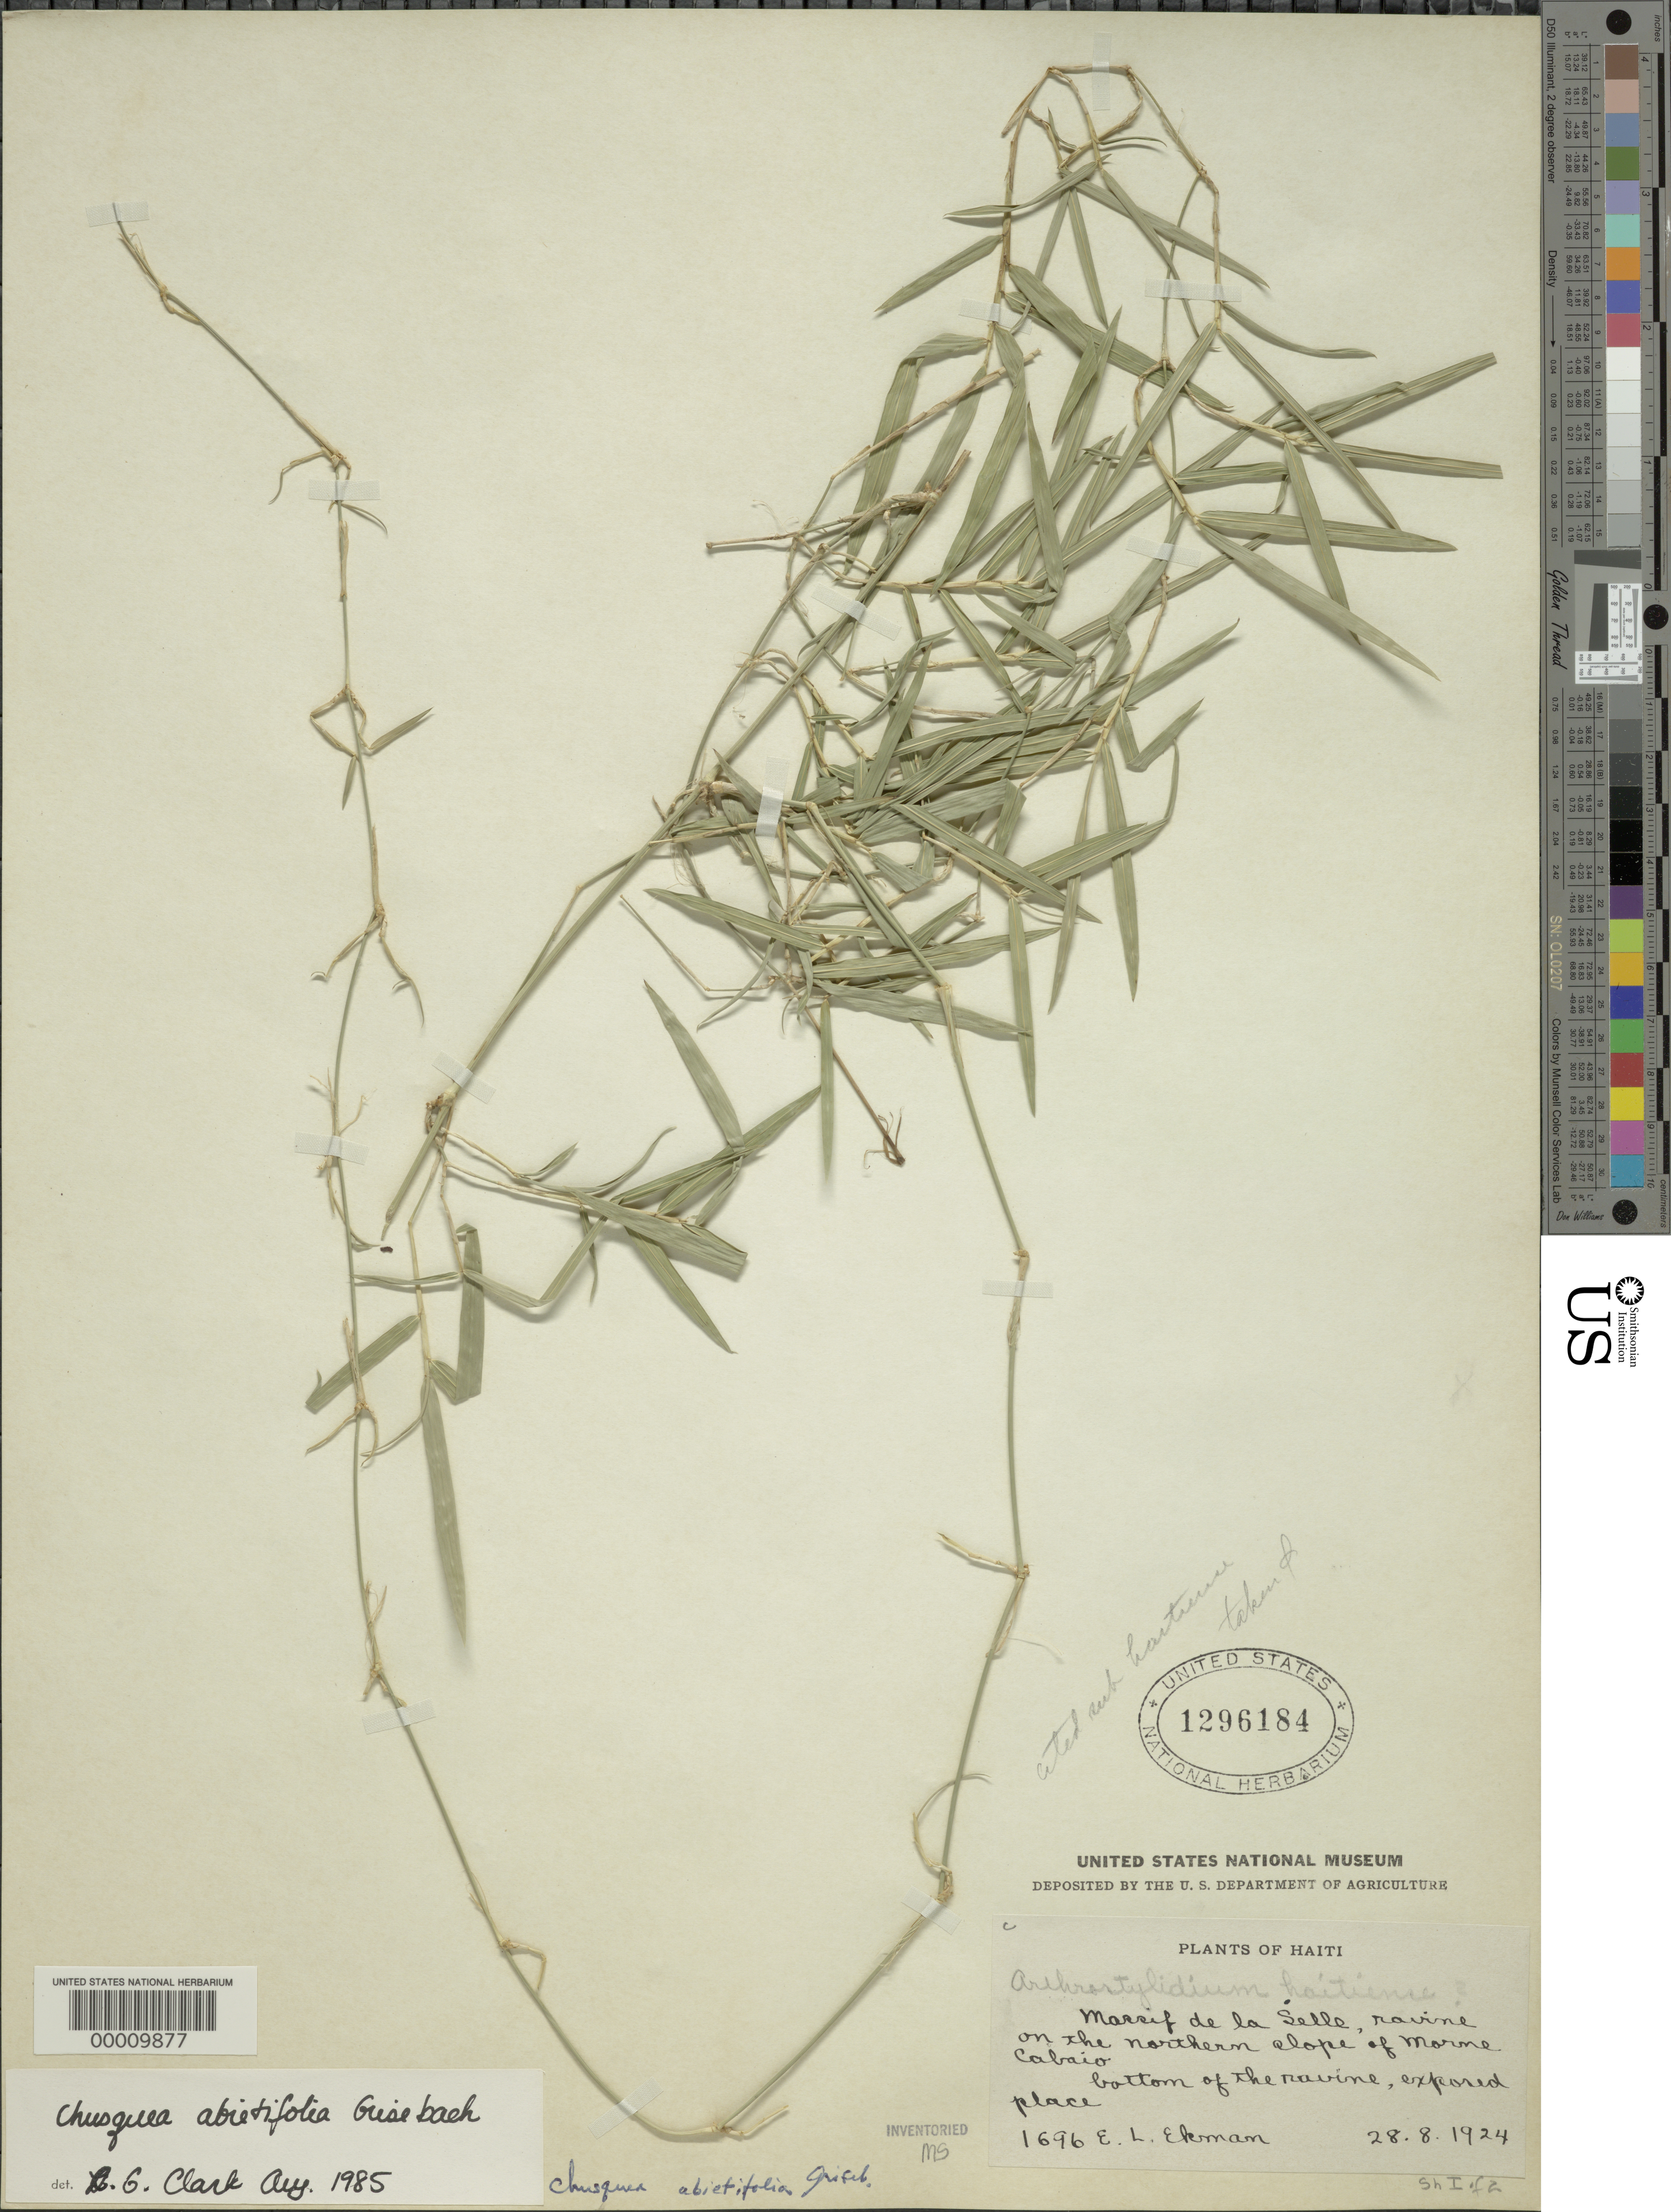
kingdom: Plantae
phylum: Tracheophyta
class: Liliopsida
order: Poales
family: Poaceae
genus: Chusquea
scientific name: Chusquea abietifolia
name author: Griseb.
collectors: E. L. Ekman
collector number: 1696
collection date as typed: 28 Aug 1924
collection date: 1924-08-28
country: Haiti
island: Hispaniola Island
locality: Massif de la selle, ravine on northern slope of morne cabaio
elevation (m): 1700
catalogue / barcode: US 1296184